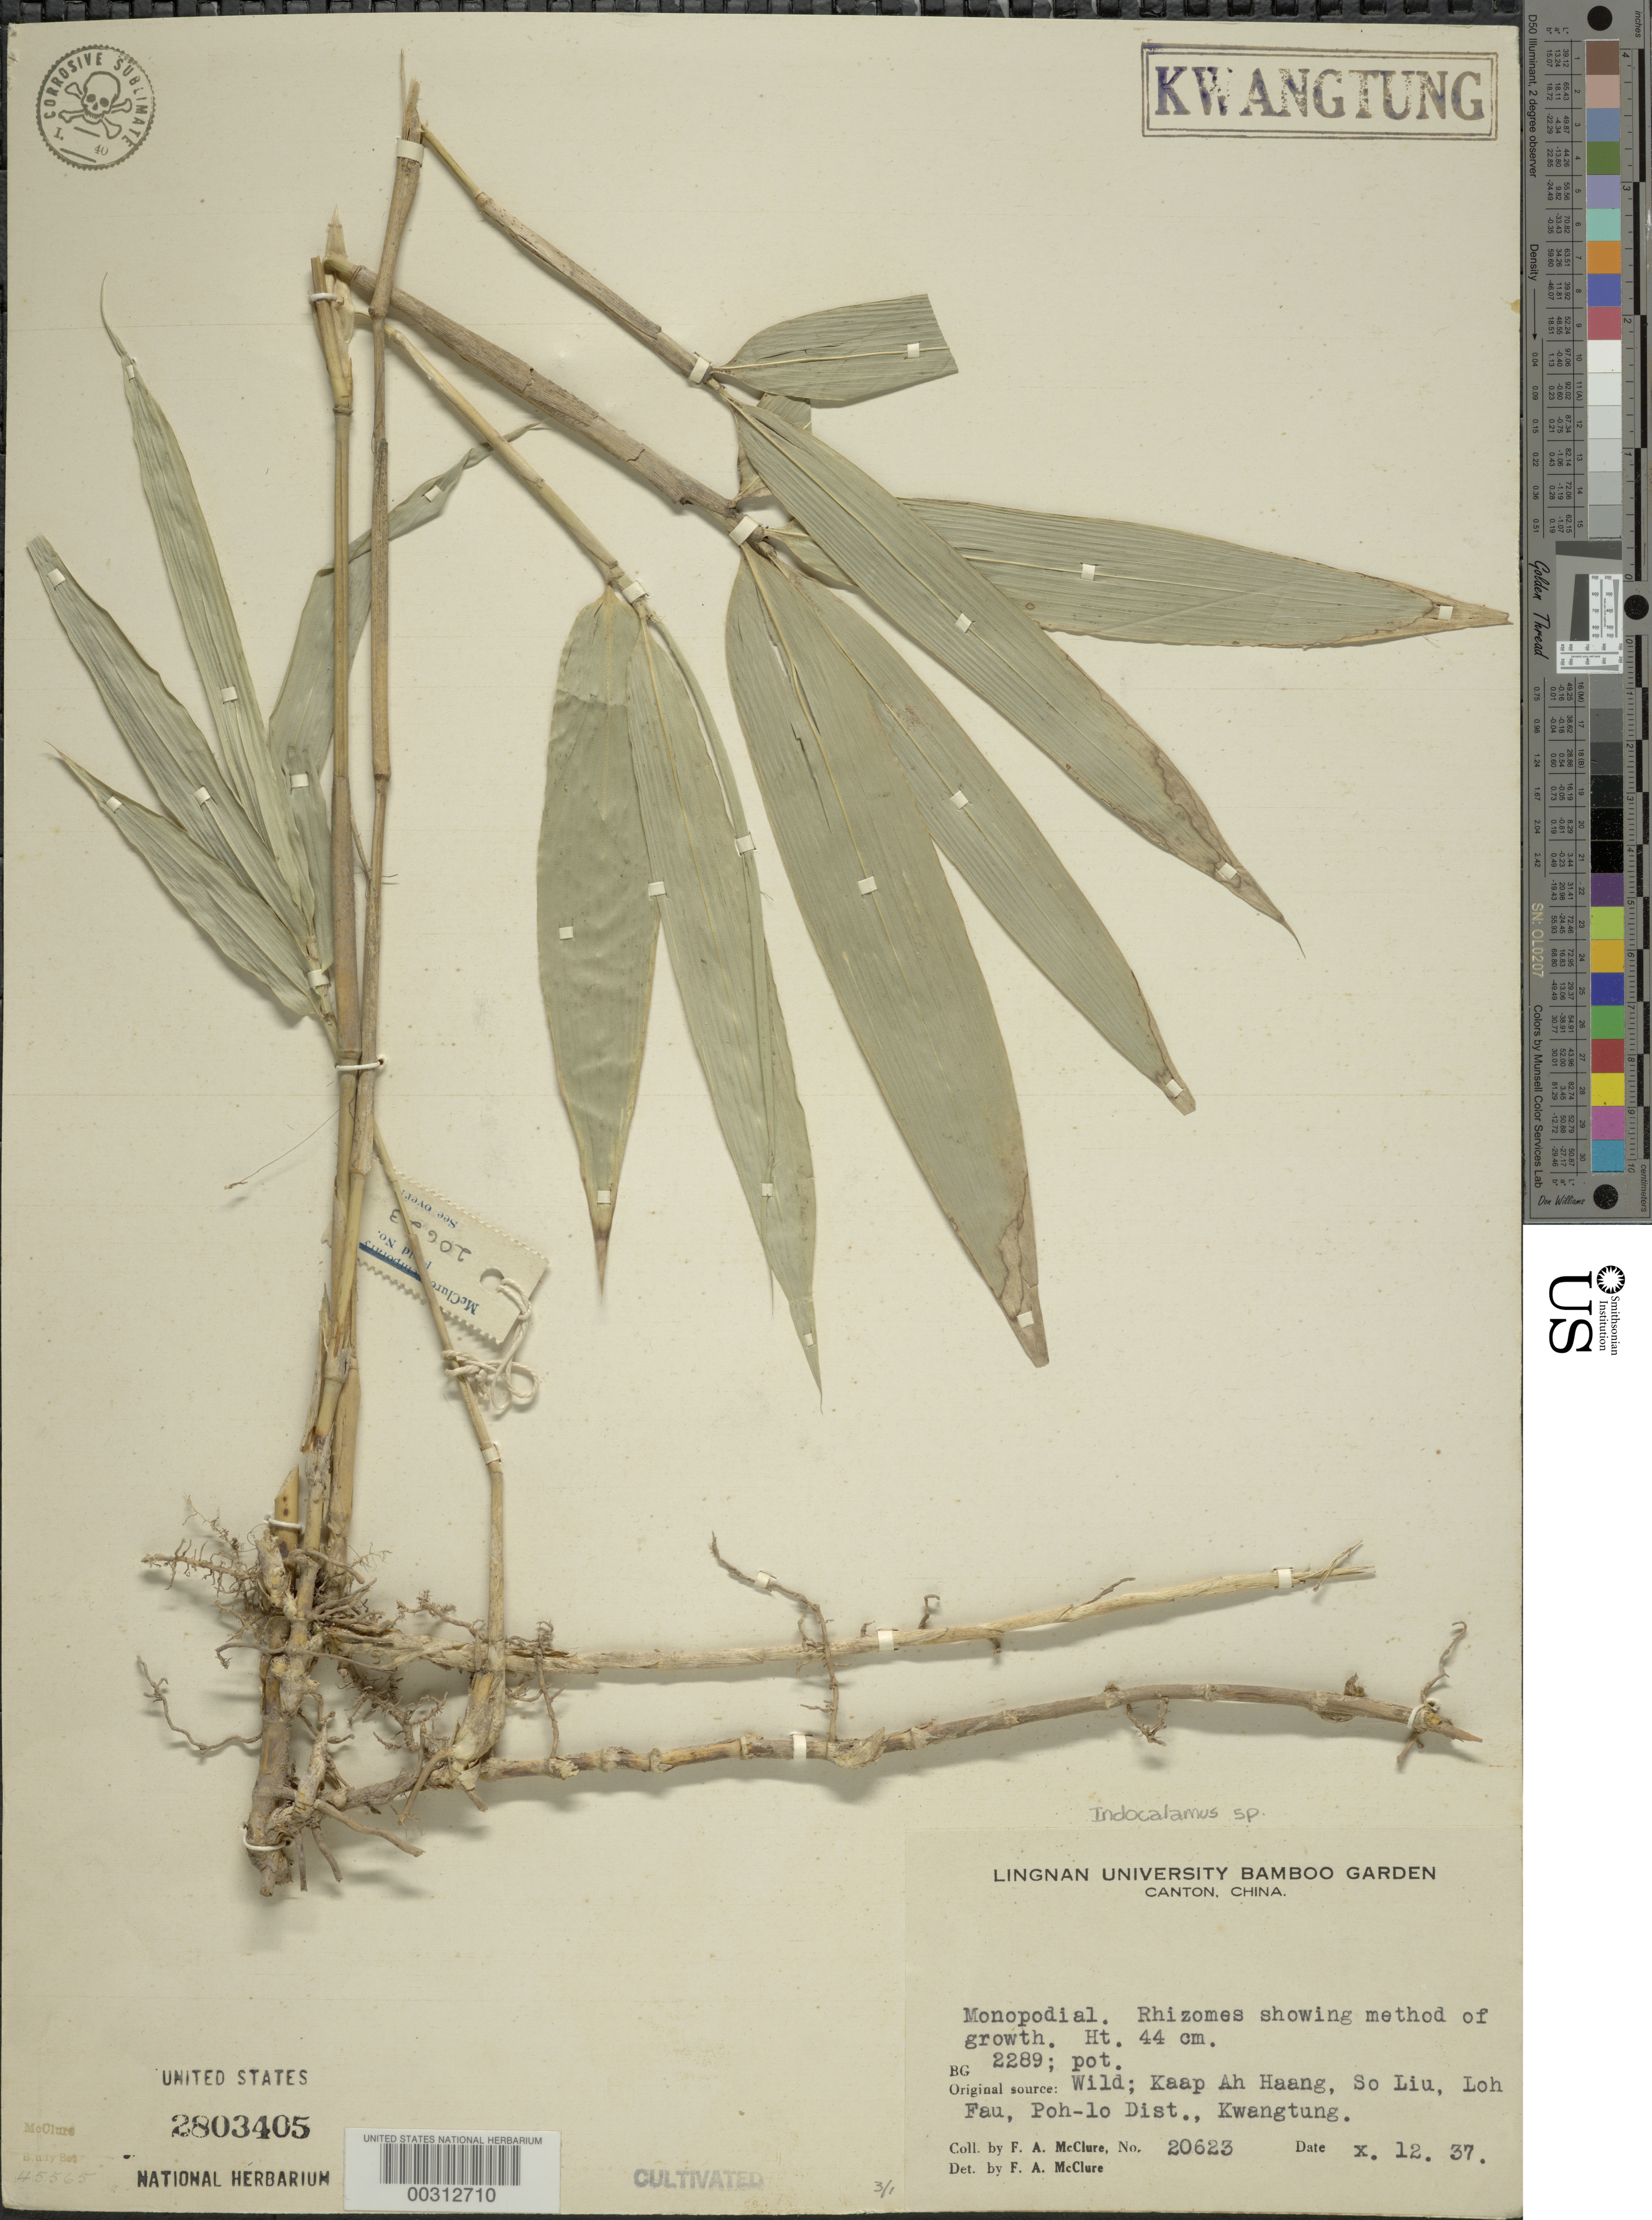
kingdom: Plantae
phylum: Tracheophyta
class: Liliopsida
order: Poales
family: Poaceae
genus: Indocalamus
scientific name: Indocalamus sp.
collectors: F. A. McClure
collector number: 20623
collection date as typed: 12 Oct 1937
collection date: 1937-10-12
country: China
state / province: Guangdong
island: Honam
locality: Lingnan univ. bg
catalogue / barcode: US 2803405